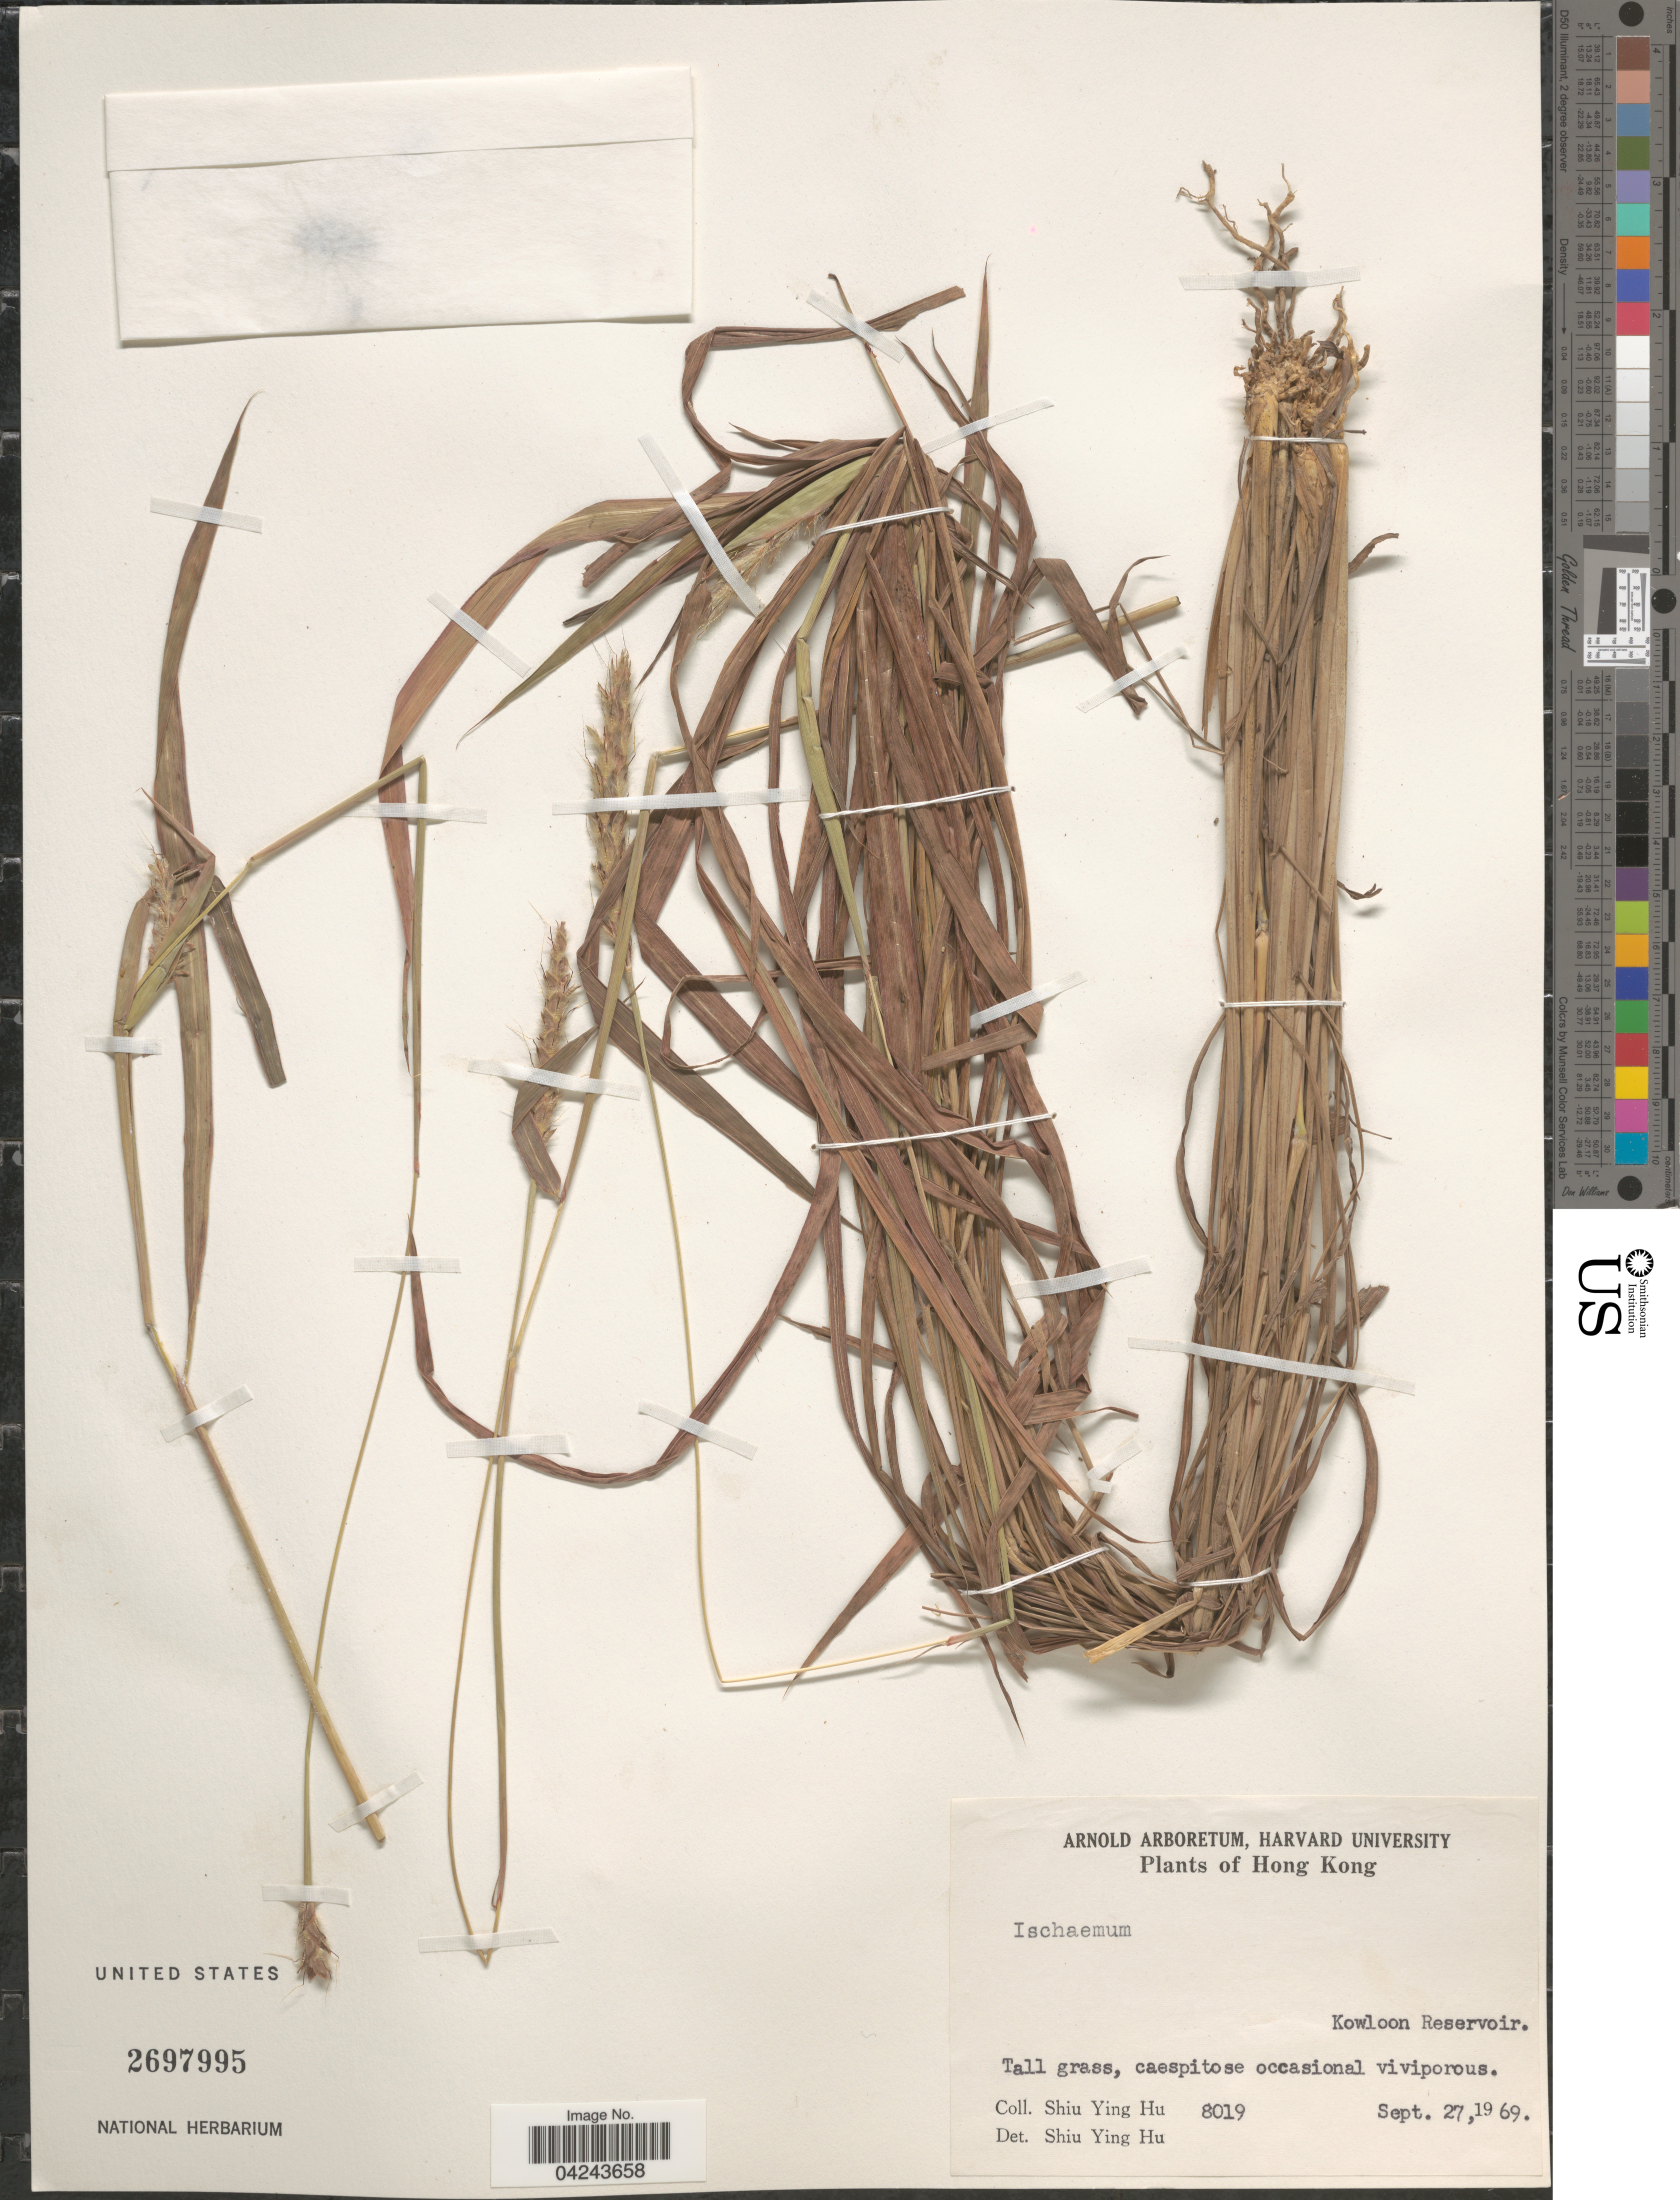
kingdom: Plantae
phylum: Tracheophyta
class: Liliopsida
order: Poales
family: Poaceae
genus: Ischaemum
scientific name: Ischaemum sp.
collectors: S. Y. Hu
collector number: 8019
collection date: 1969-09-27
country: China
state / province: Hong Kong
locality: Kowloon Reservoir.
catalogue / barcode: US 2697995